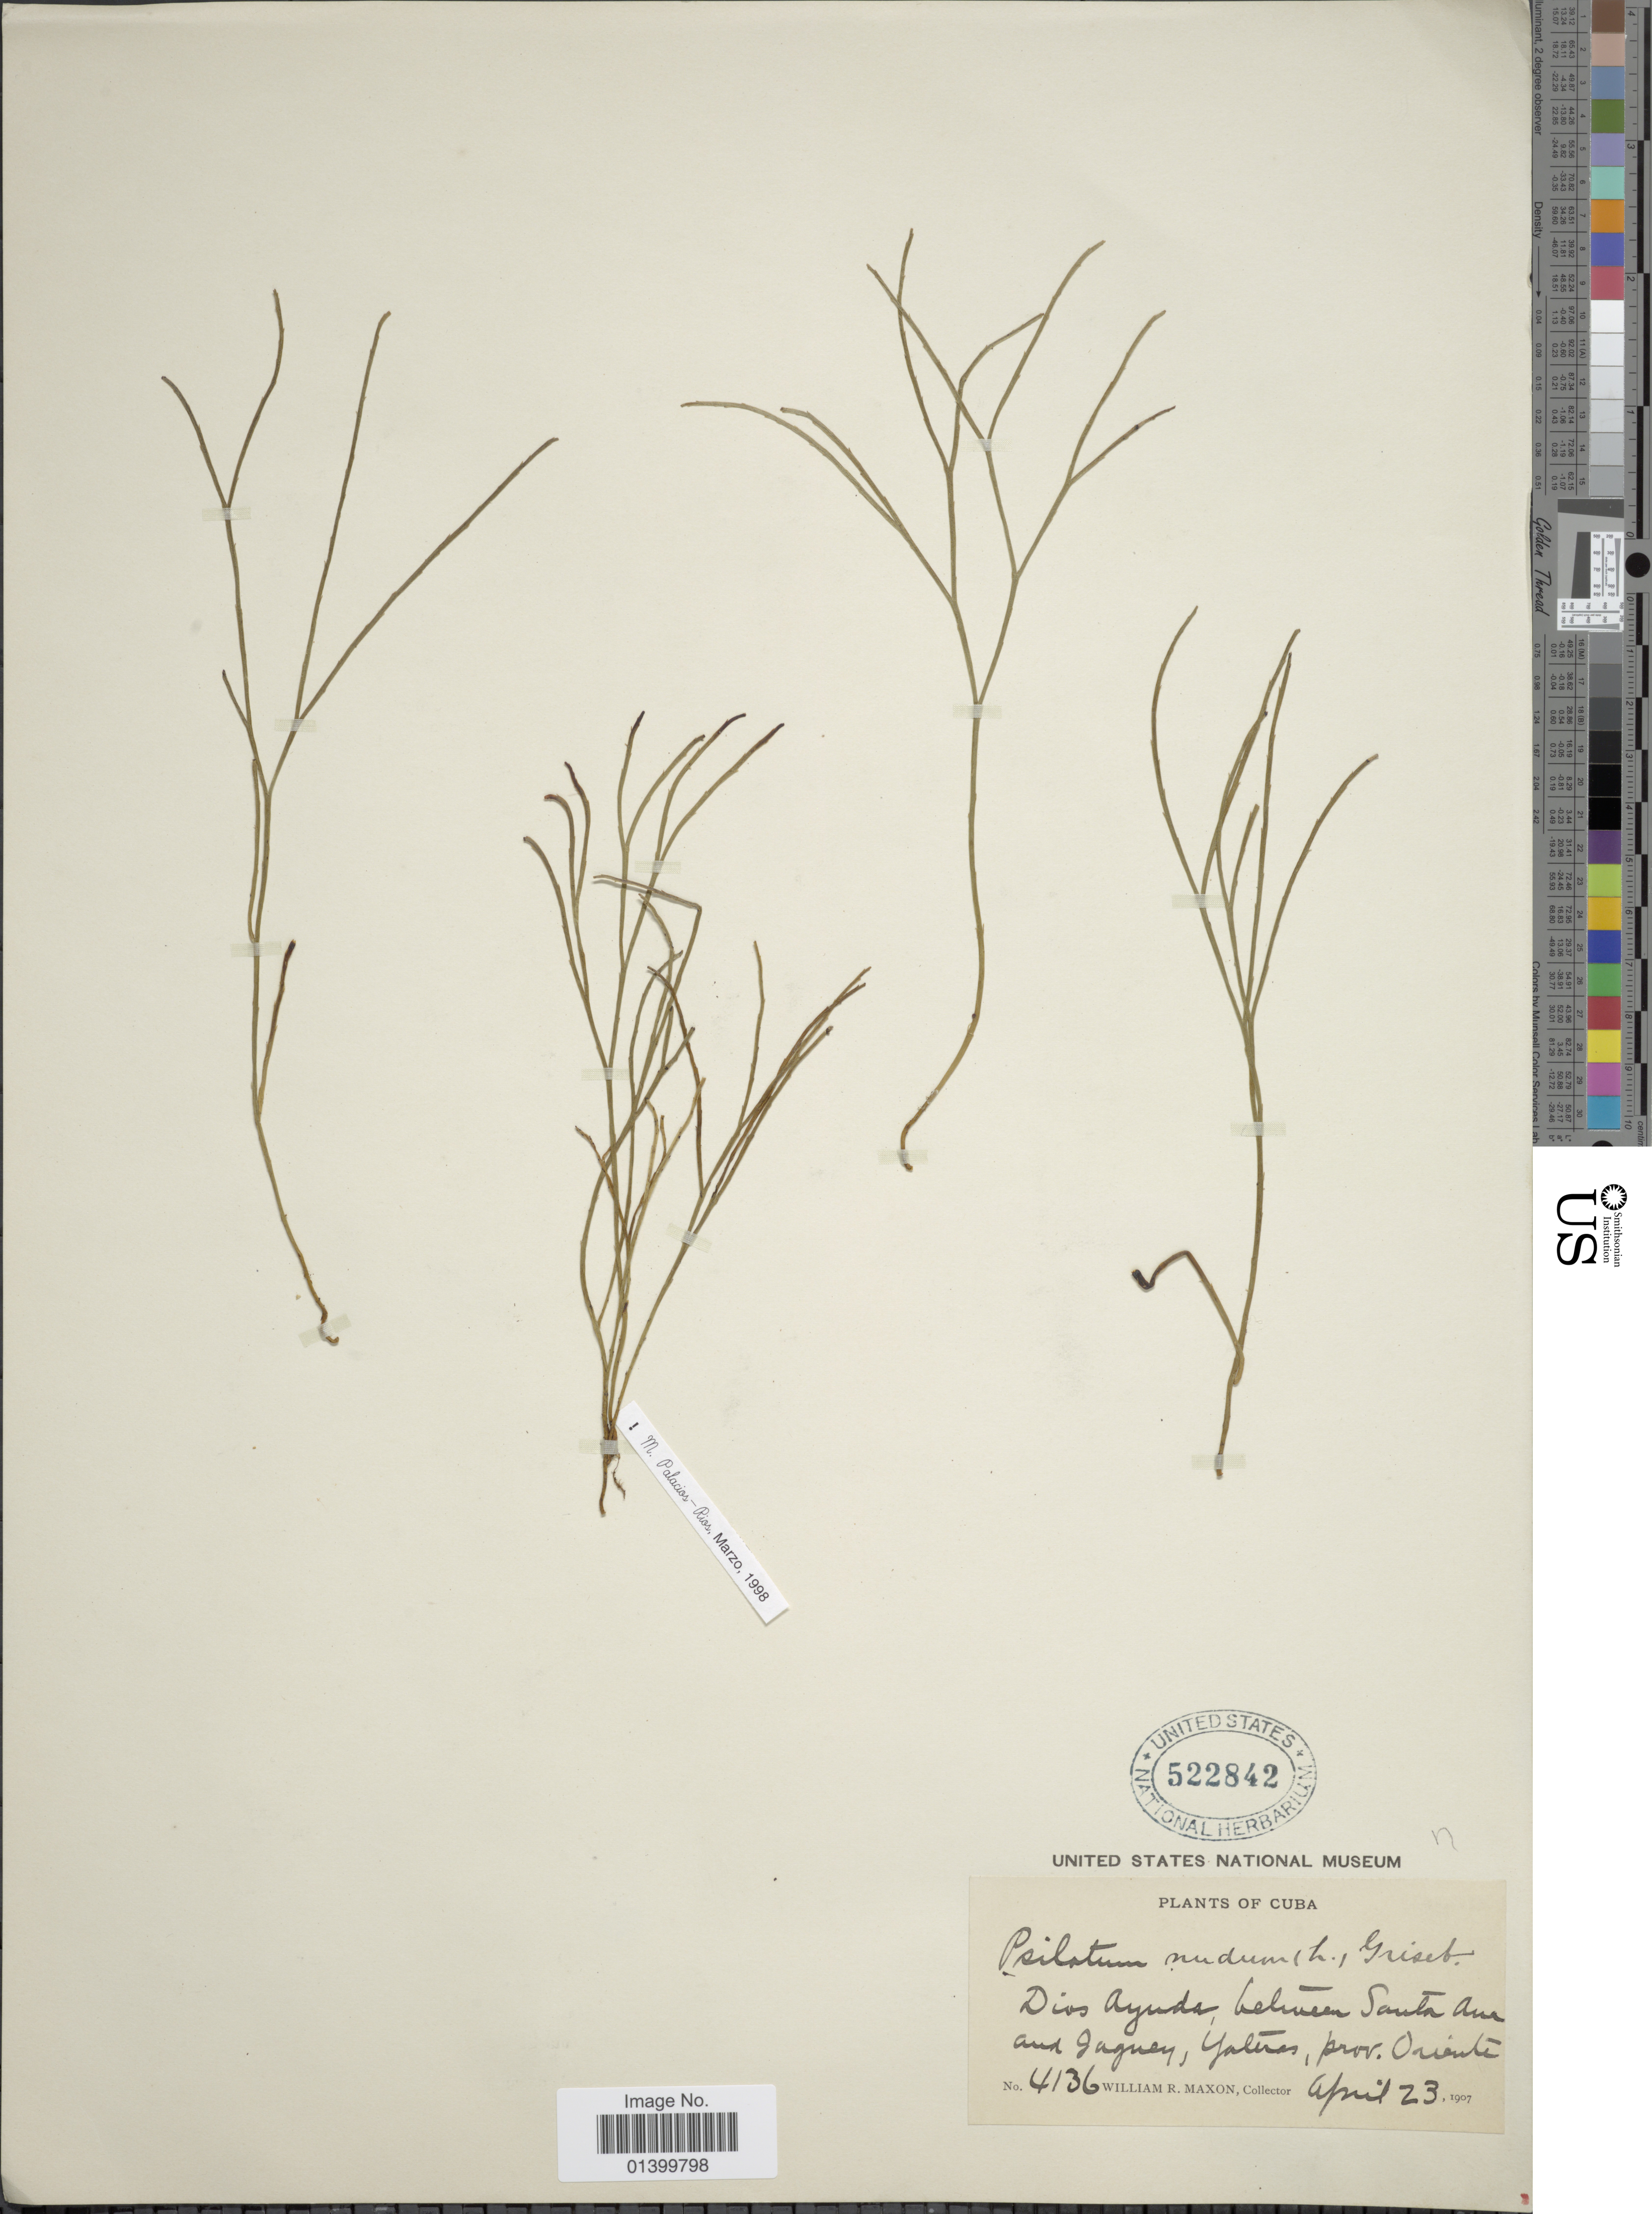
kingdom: Plantae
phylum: Tracheophyta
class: Polypodiopsida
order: Psilotales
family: Psilotaceae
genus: Psilotum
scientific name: Psilotum nudum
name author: (L.) P. Beauv.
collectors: W. R. Maxon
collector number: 4136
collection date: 1907-04-23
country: Cuba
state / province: Guantanamo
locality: Dios Ayuda, between Santa Ana and Jagüey, Yatéras, prov. Oriente.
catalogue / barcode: US 522842